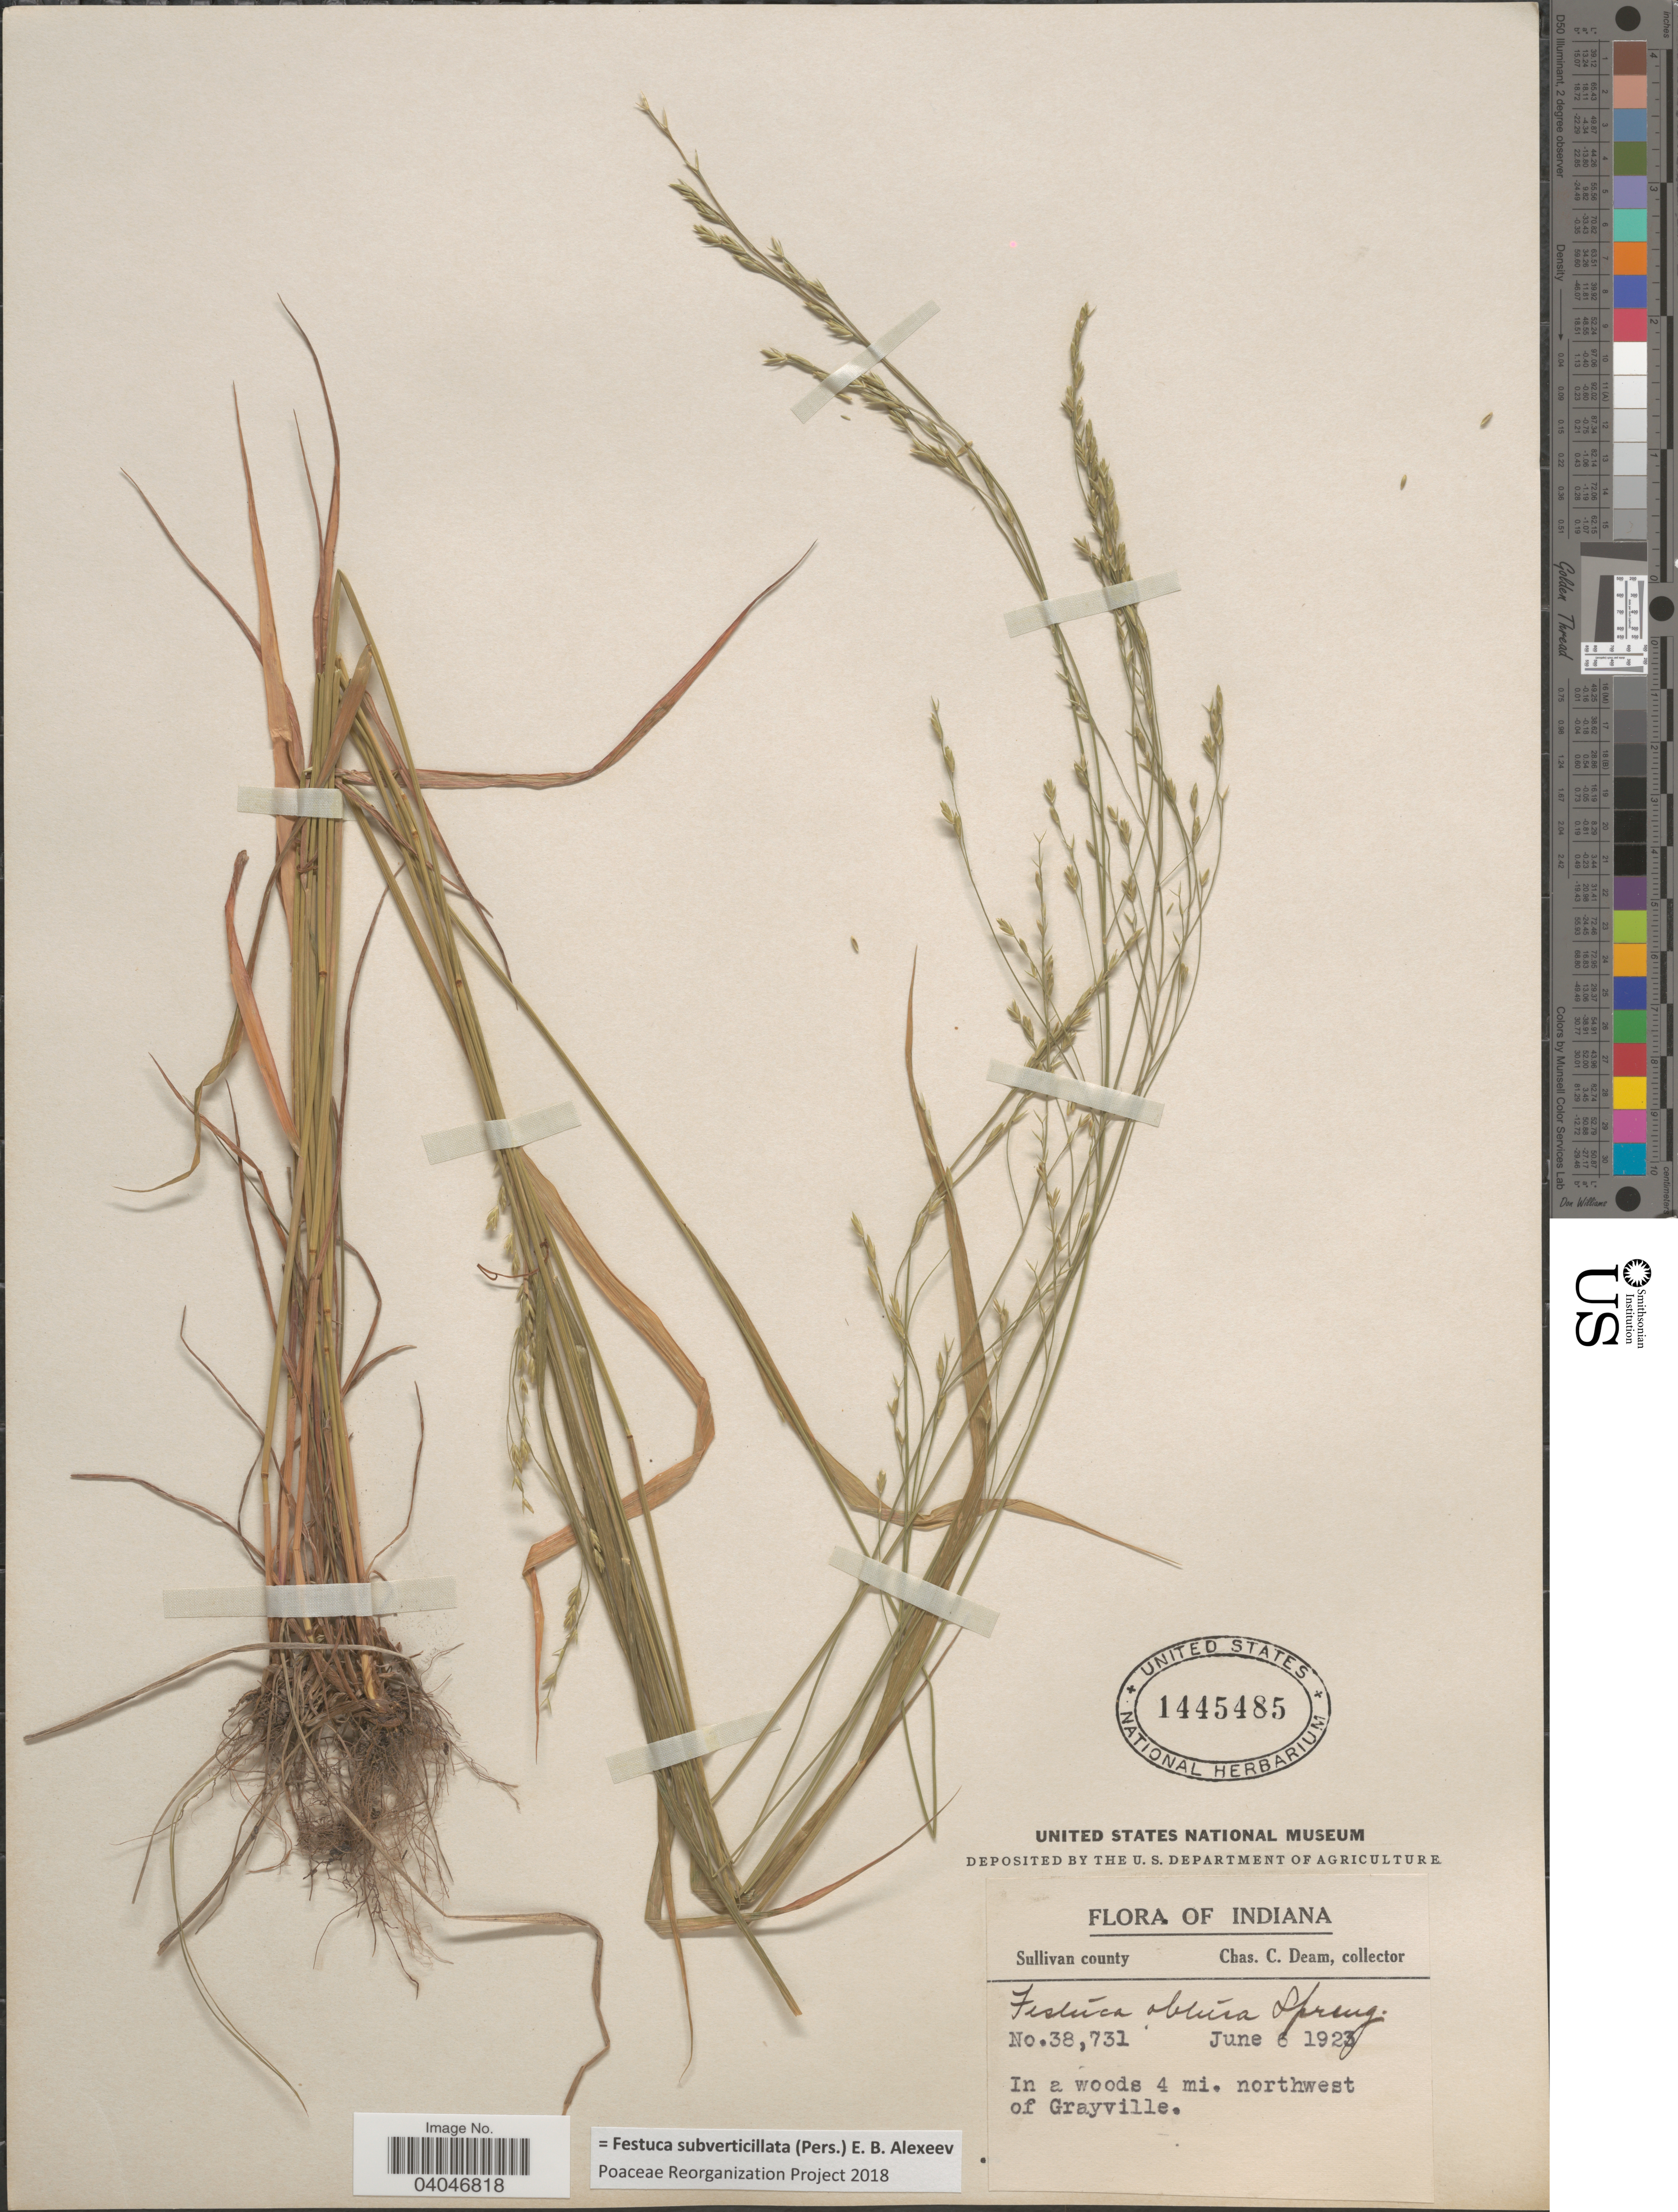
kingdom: Plantae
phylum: Tracheophyta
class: Liliopsida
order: Poales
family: Poaceae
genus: Festuca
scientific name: Festuca subverticillata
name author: (Pers.) E.B. Alexeev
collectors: C. C. Deam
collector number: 38731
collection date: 1923-06-06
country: United States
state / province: Indiana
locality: Sullivan county. In a woods 4 mi. northwest of Grayville.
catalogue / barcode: US 1445485